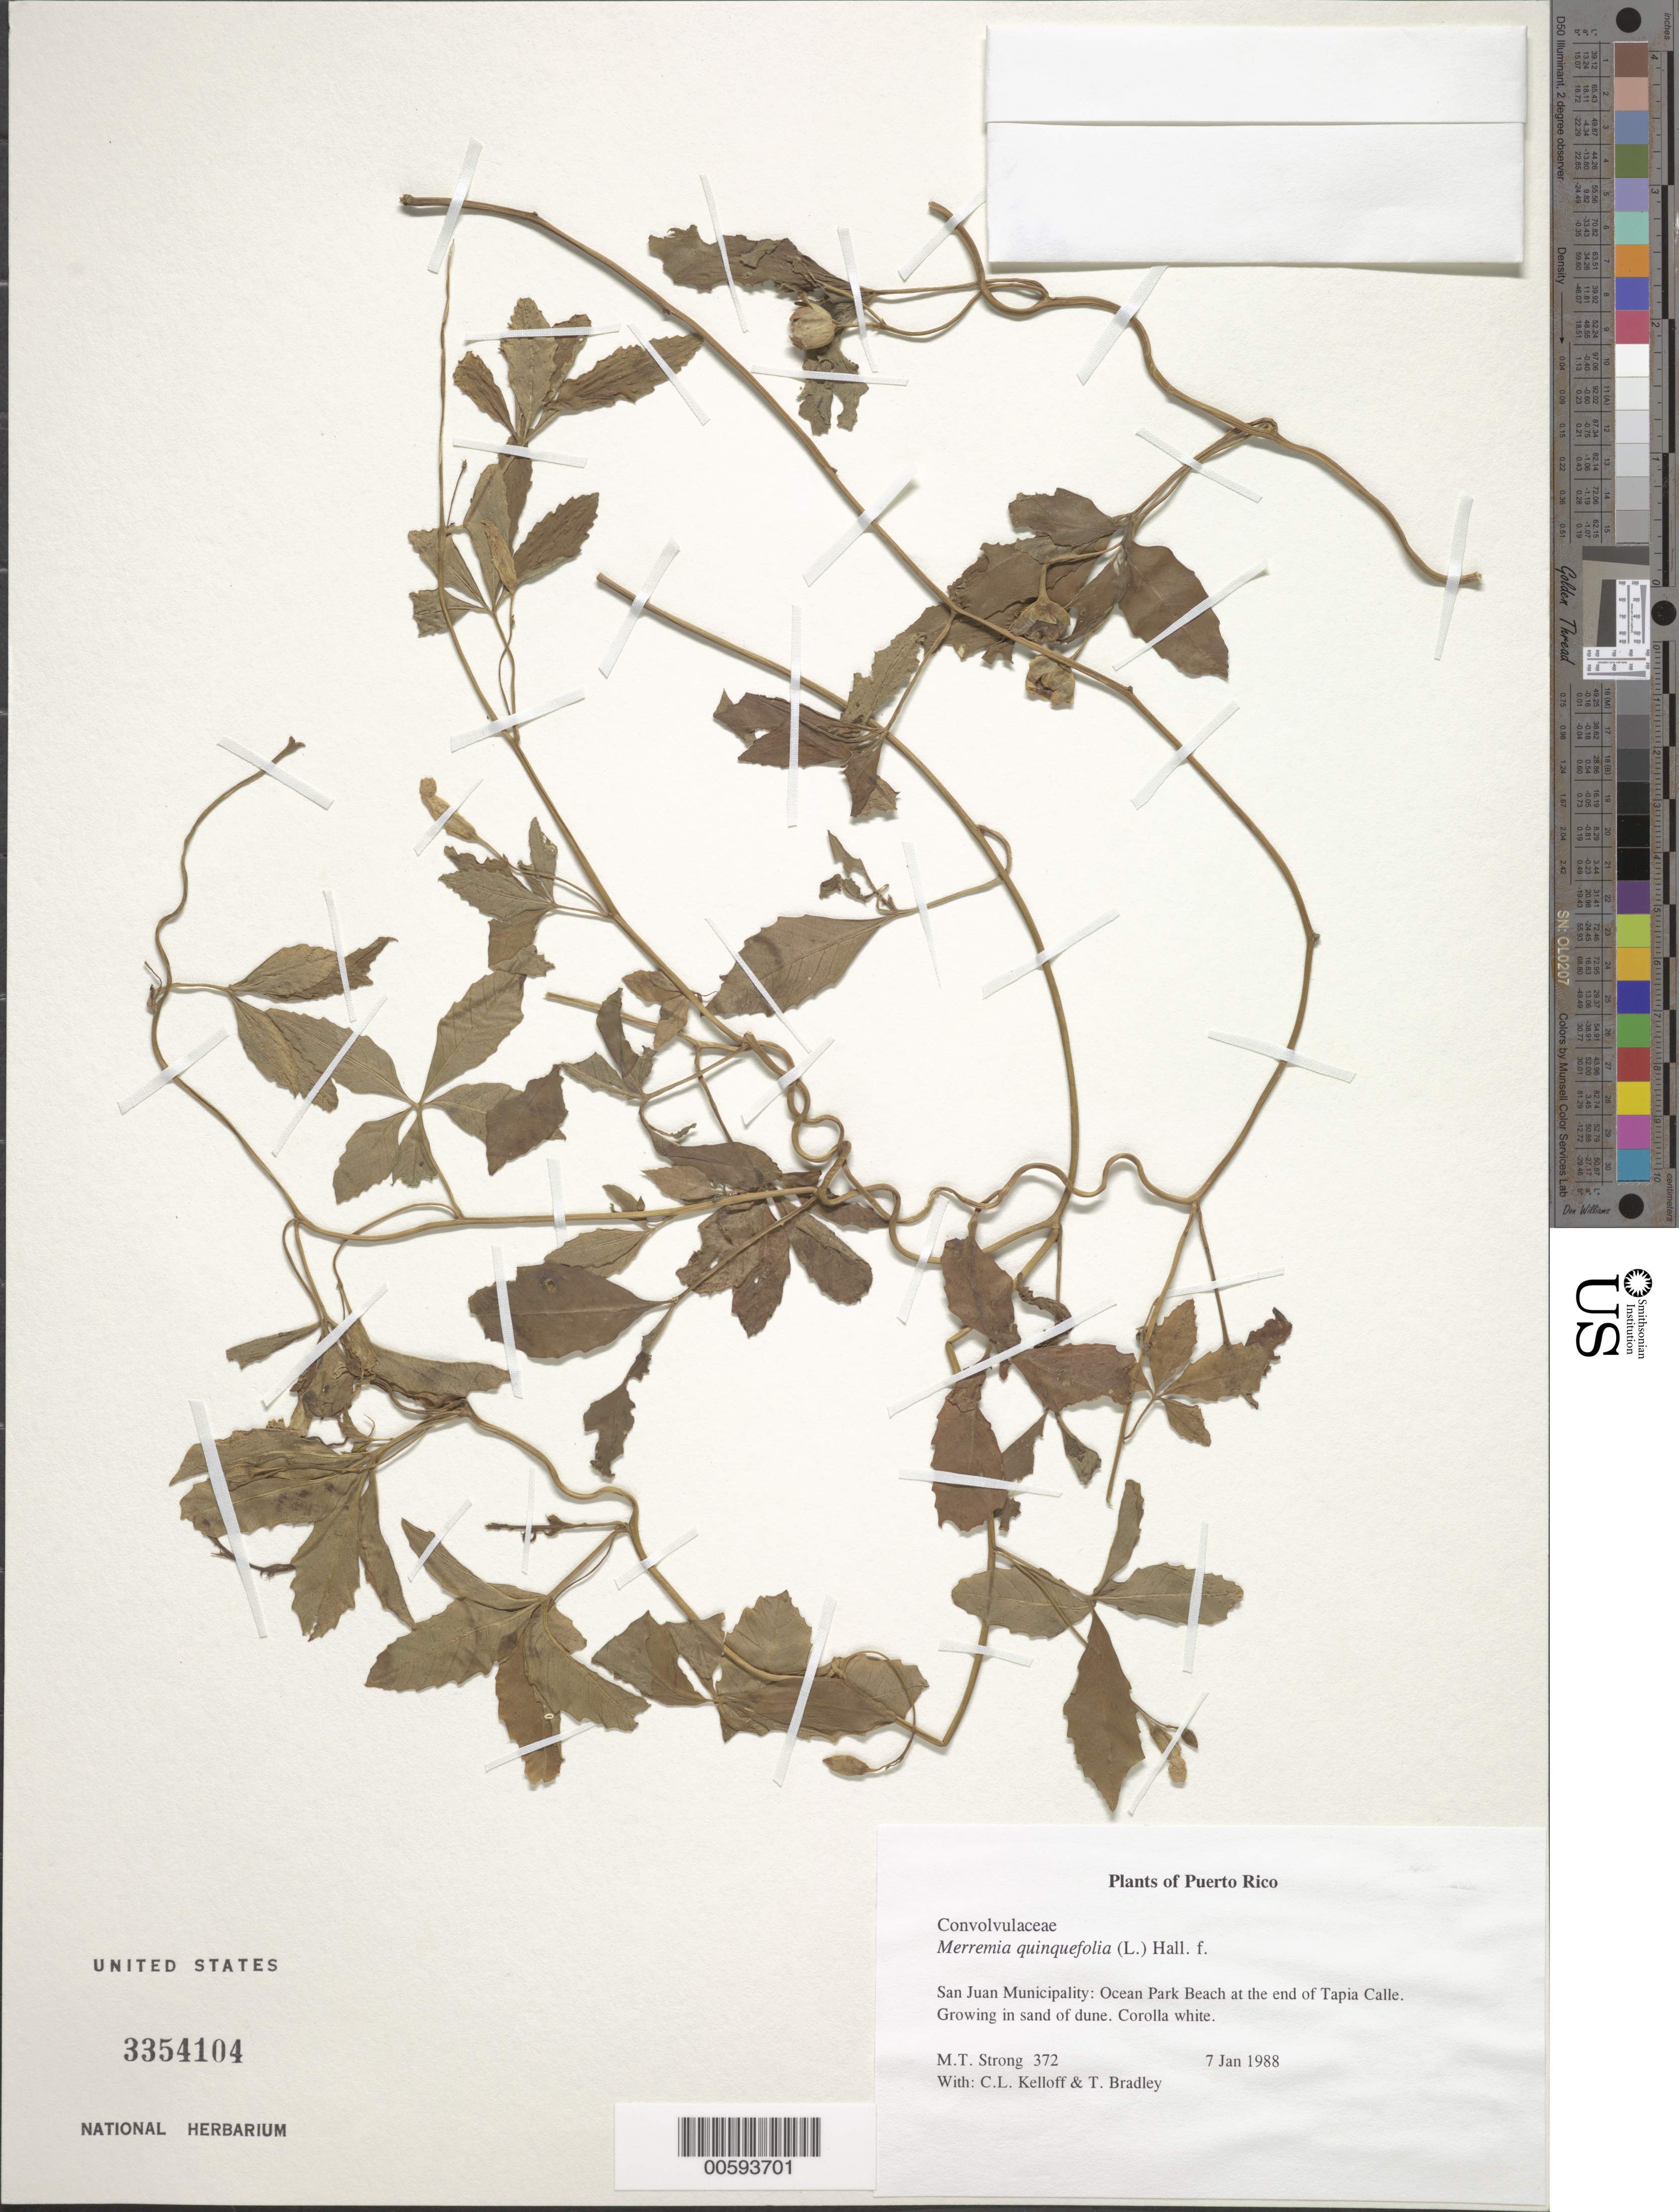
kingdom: Plantae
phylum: Tracheophyta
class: Magnoliopsida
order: Solanales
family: Convolvulaceae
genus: Distimake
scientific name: Distimake quinquefolius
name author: (L.) A. R. Simões & Staples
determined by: Strong, Mark T., (BOT), Smithsonian Institution - National Museum of Natural History (UNITED STATES)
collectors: M. T. Strong, C. L. Kelloff & T. Bradley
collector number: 372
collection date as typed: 07 Jan 1988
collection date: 1988-01-07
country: Puerto Rico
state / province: San Juan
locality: San Juan Municipality: Ocean Park Beach at the end of Tapia Calle.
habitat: Growing in sand of dune.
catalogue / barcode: US 3354104